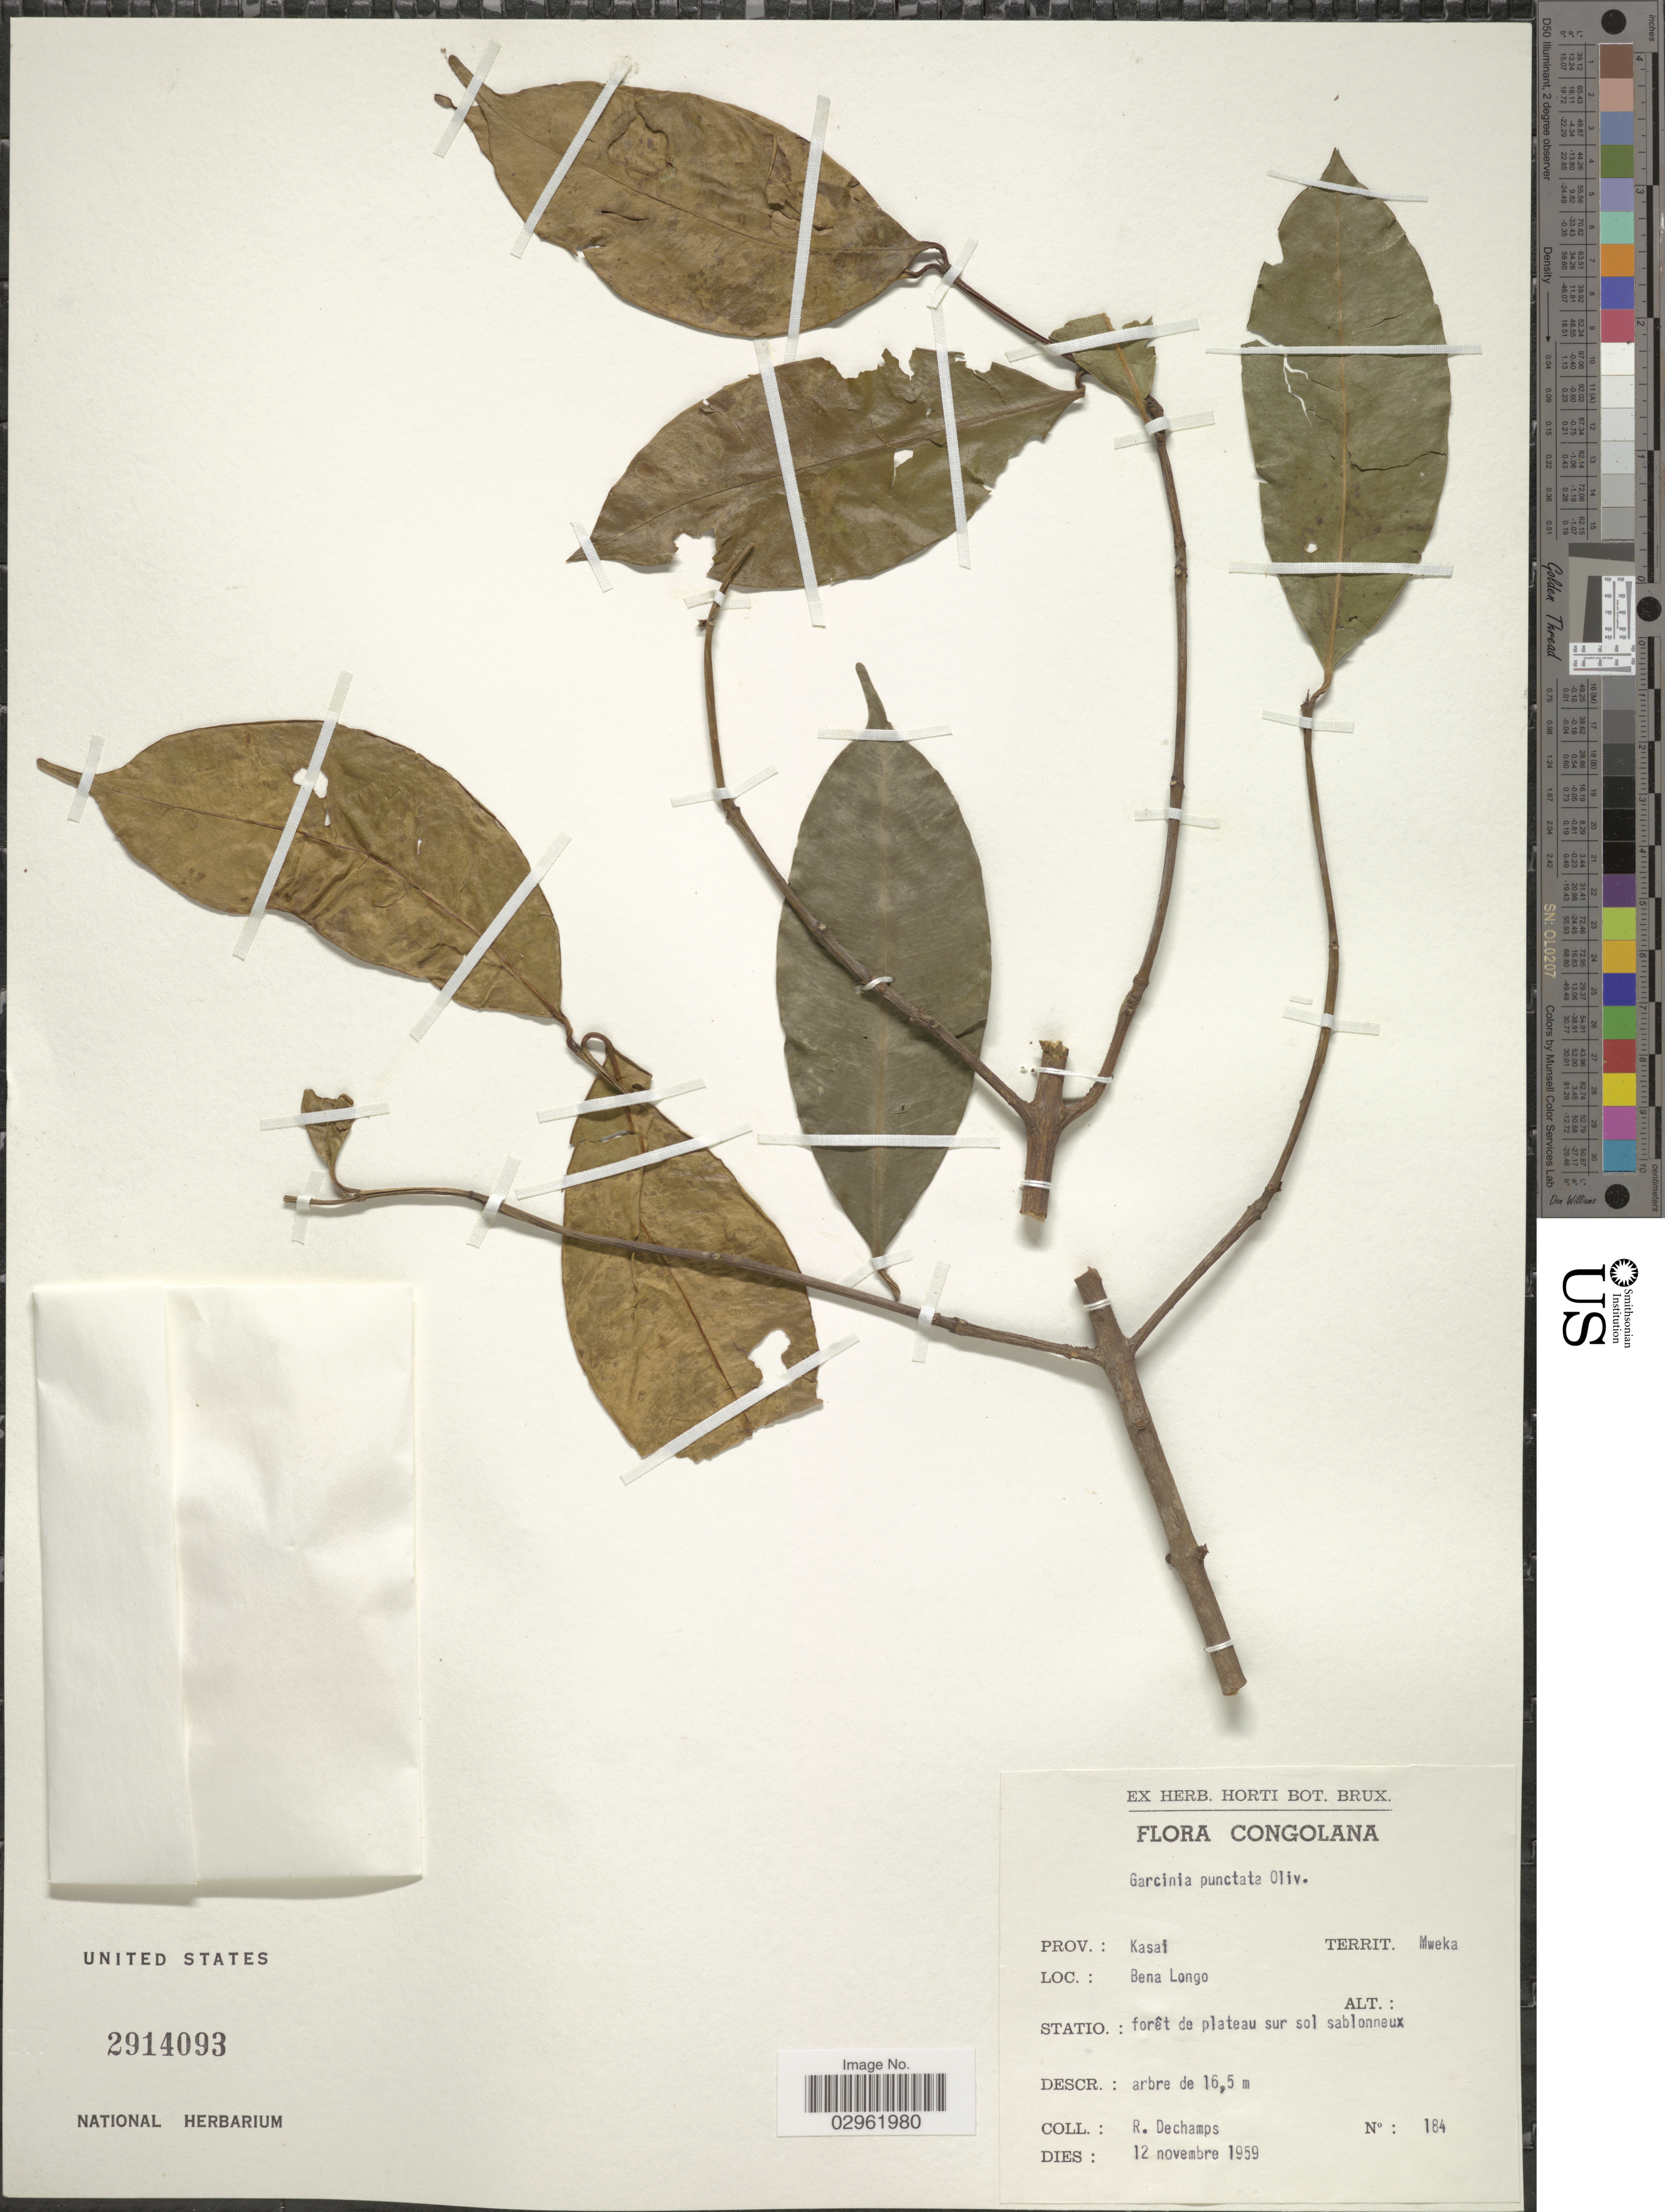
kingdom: Plantae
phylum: Tracheophyta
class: Magnoliopsida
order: Malpighiales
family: Clusiaceae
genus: Garcinia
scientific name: Garcinia punctata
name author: Oliv.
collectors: R. DeChamps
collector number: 184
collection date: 1959-11-12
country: Congo, Democratic Republic of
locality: Congolana. Prov.: Kasai, Territ. Mweka. Bena Longo. Statio.: forêt de plateau sur sol sablonneux.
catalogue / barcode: US 2914093